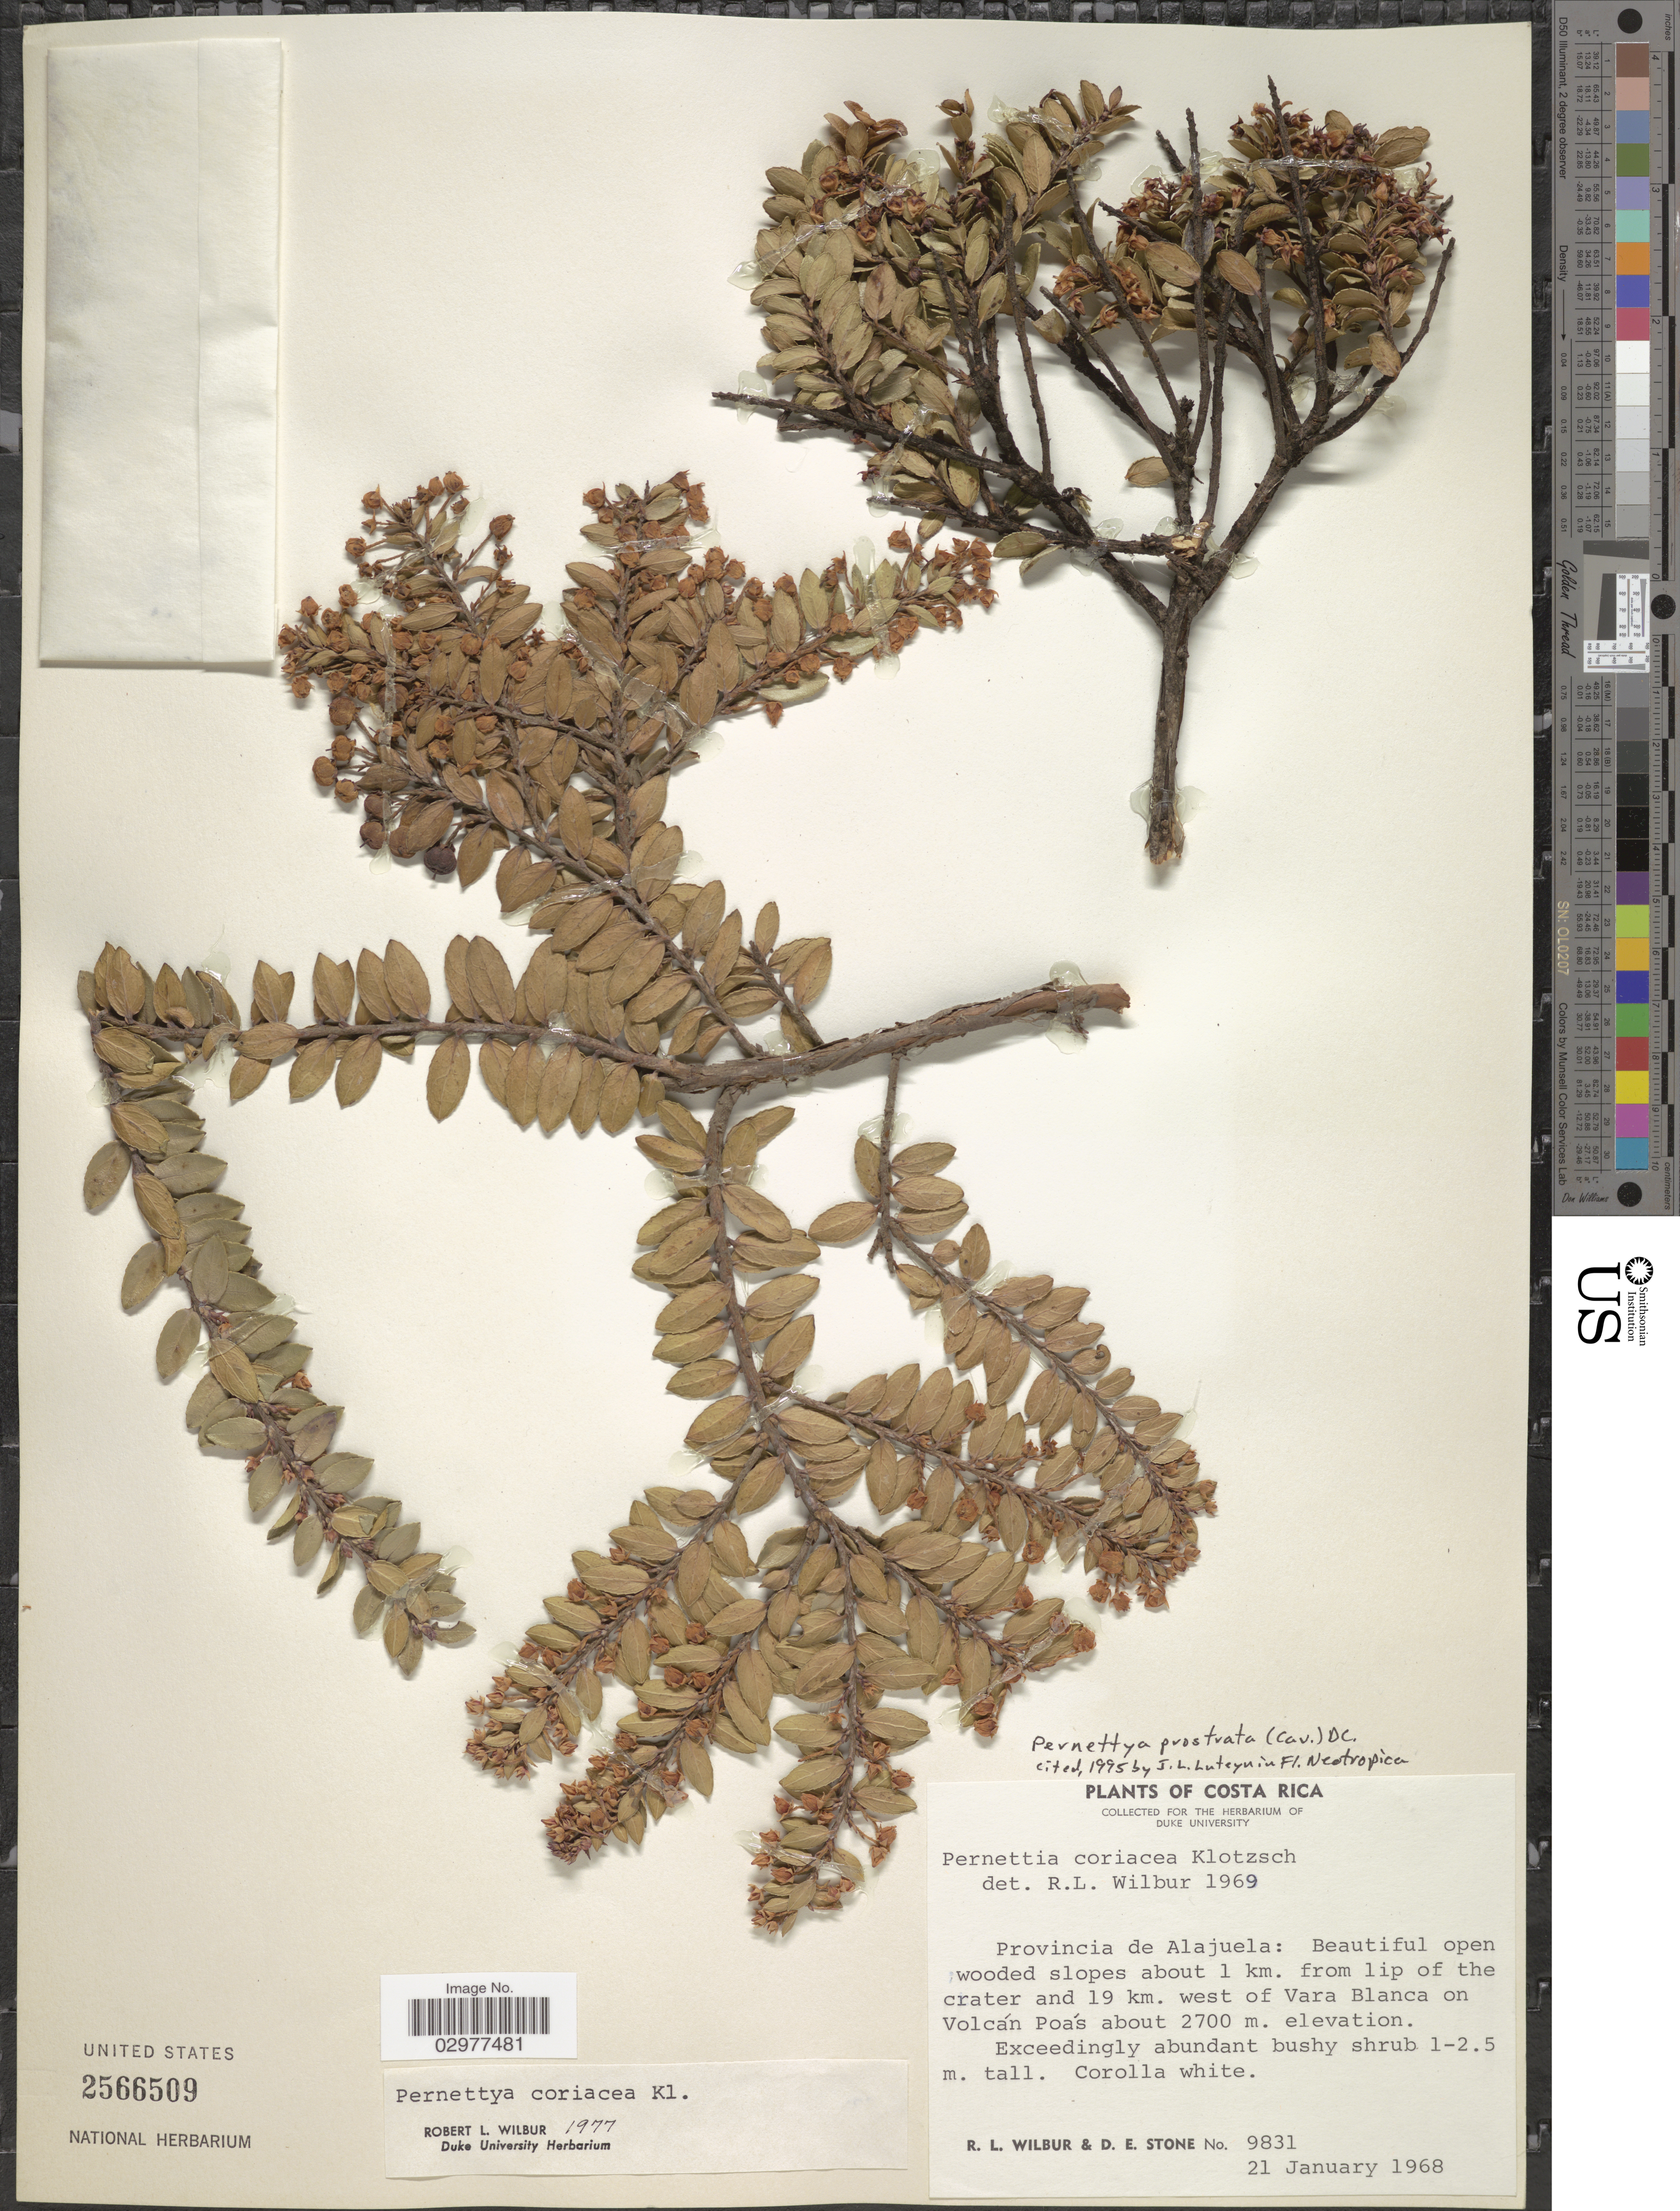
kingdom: Plantae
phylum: Tracheophyta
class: Magnoliopsida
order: Ericales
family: Ericaceae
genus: Pernettya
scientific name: Pernettya prostrata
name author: (Cav.) DC.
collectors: R. L. Wilbur & D. E. Stone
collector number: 9831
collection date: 1968-01-21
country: Costa Rica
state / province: Alajuela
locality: Provincia de Alajuela: Beautiful open wooded slopes about 1 km. from lip of the crater and 19 km. west of Vara Blanca on Volcán Poás.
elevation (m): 2700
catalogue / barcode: US 2566509